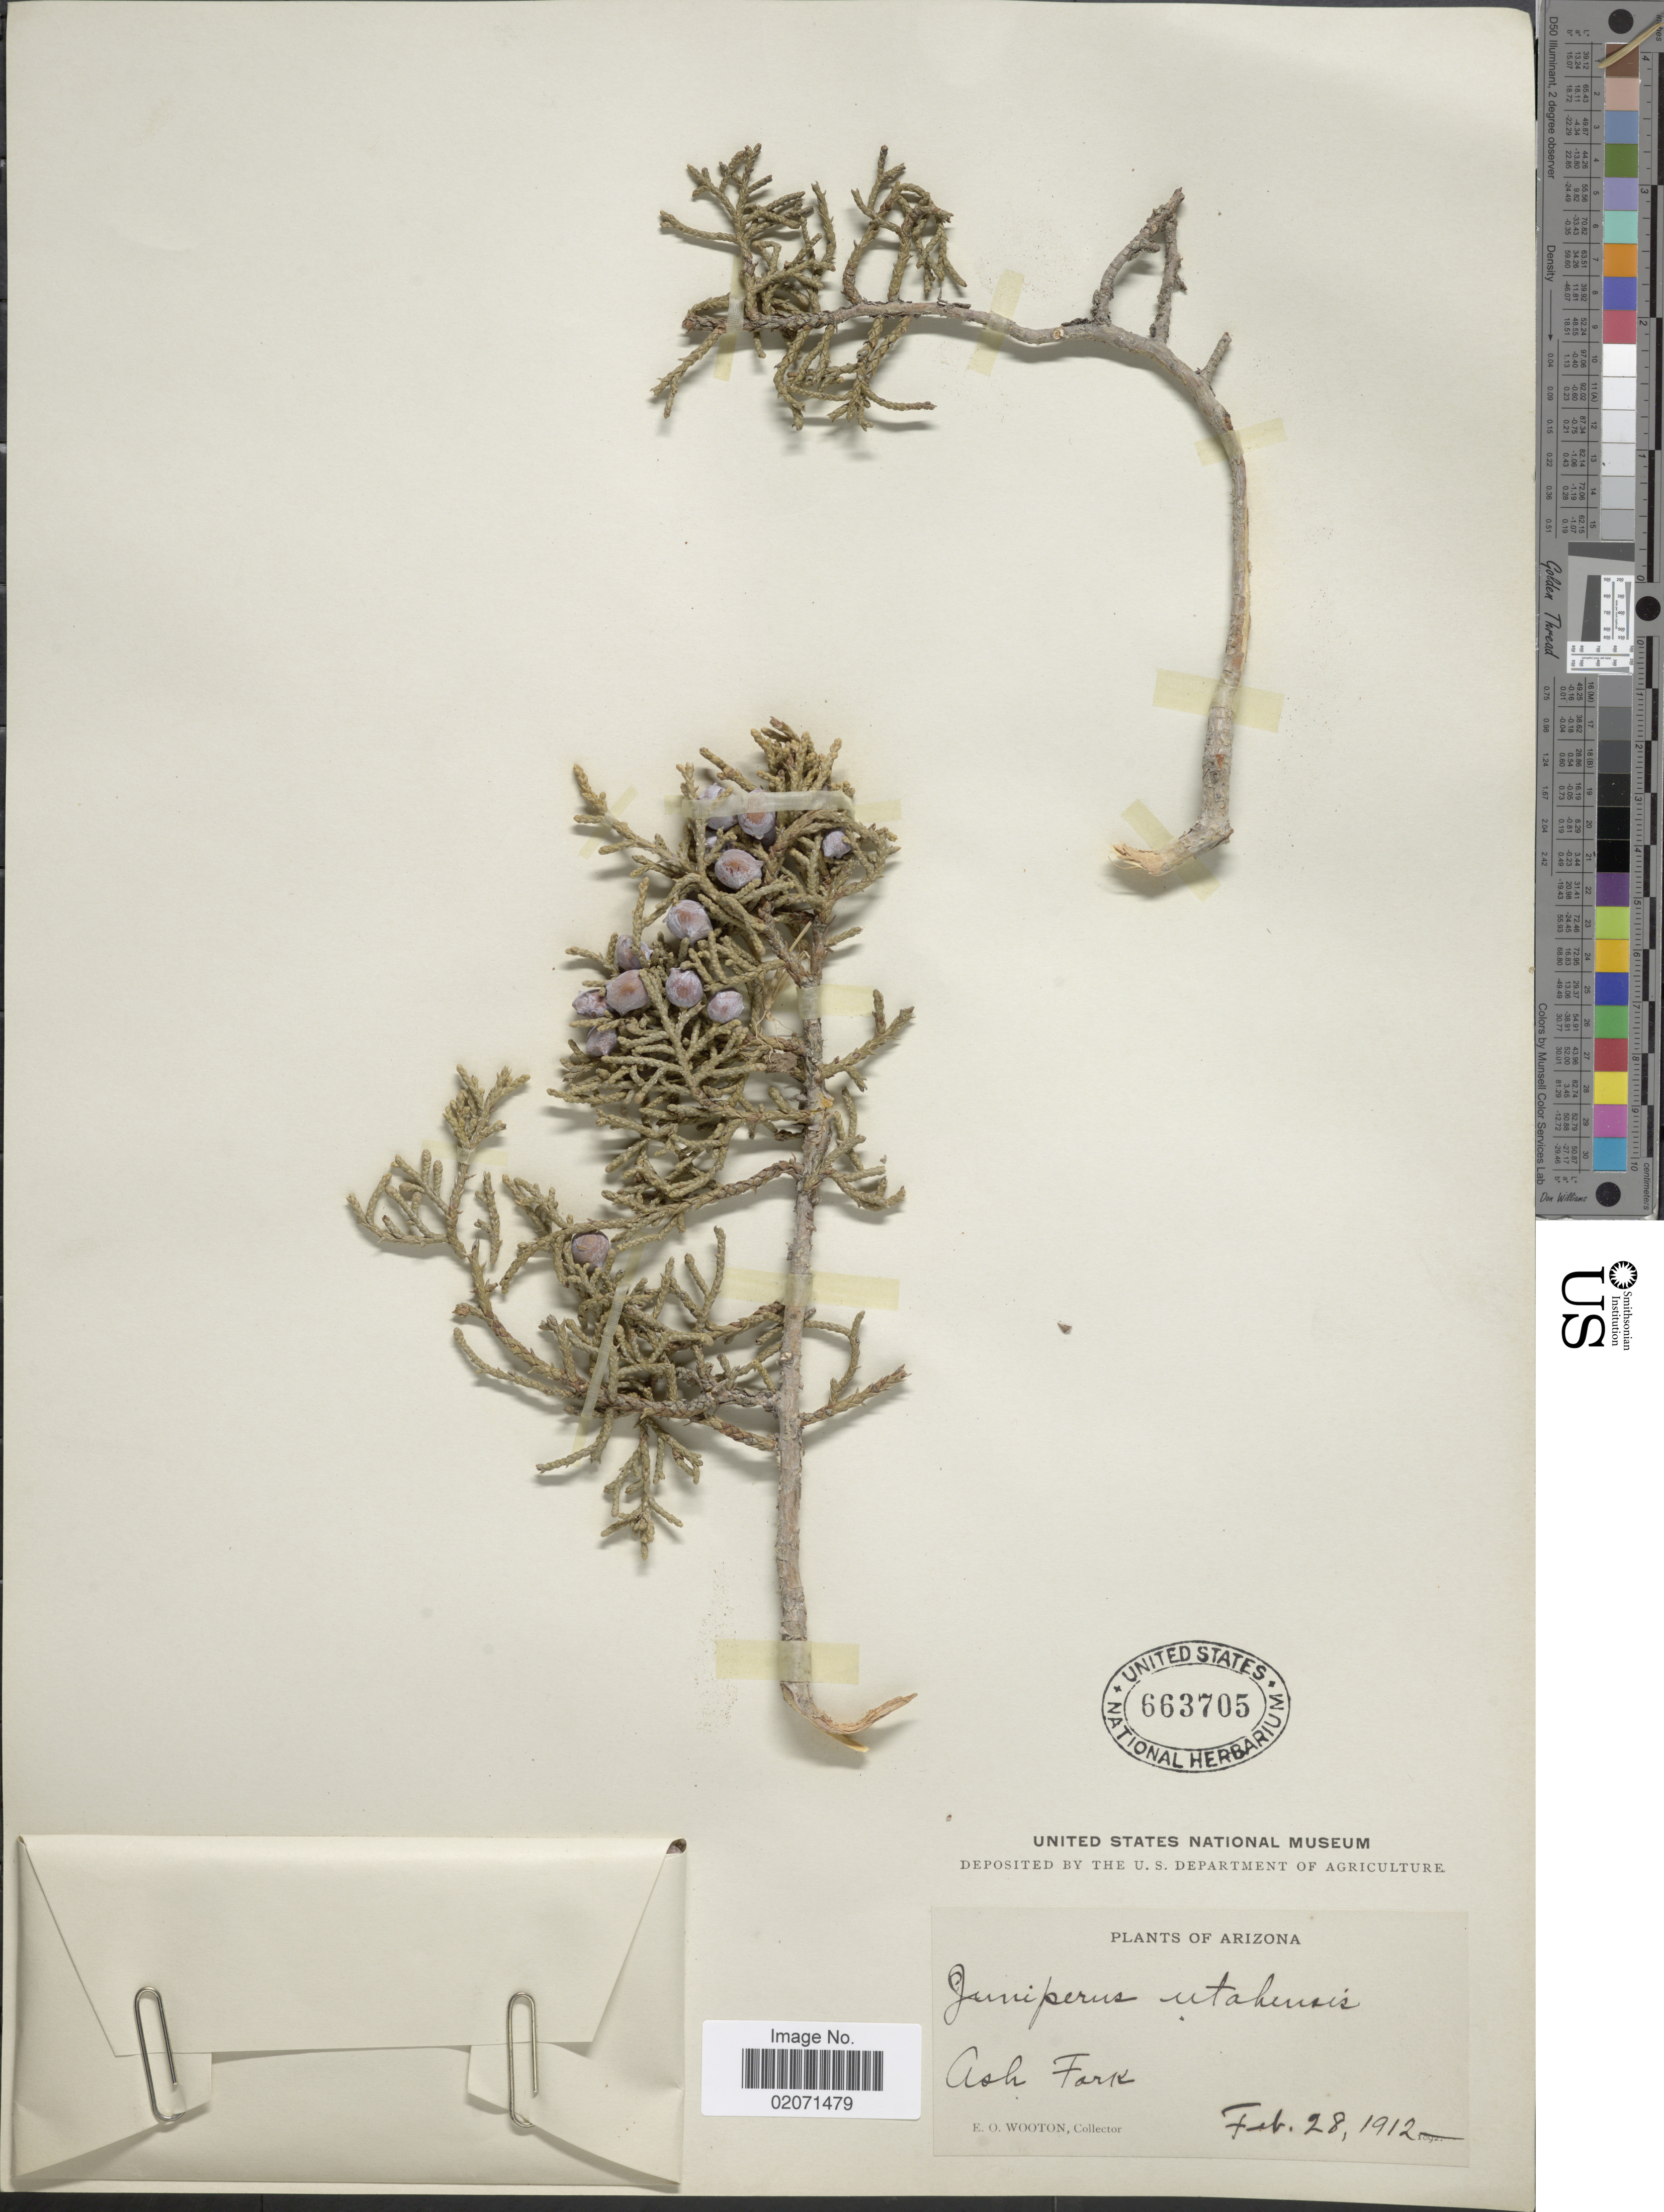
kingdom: Plantae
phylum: Tracheophyta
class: Pinopsida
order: Pinales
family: Cupressaceae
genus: Juniperus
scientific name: Juniperus osteosperma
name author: (Torr.) Little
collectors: E. O. Wooton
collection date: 1912-02-28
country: United States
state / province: Arizona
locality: Ash Fork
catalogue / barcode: US 663705